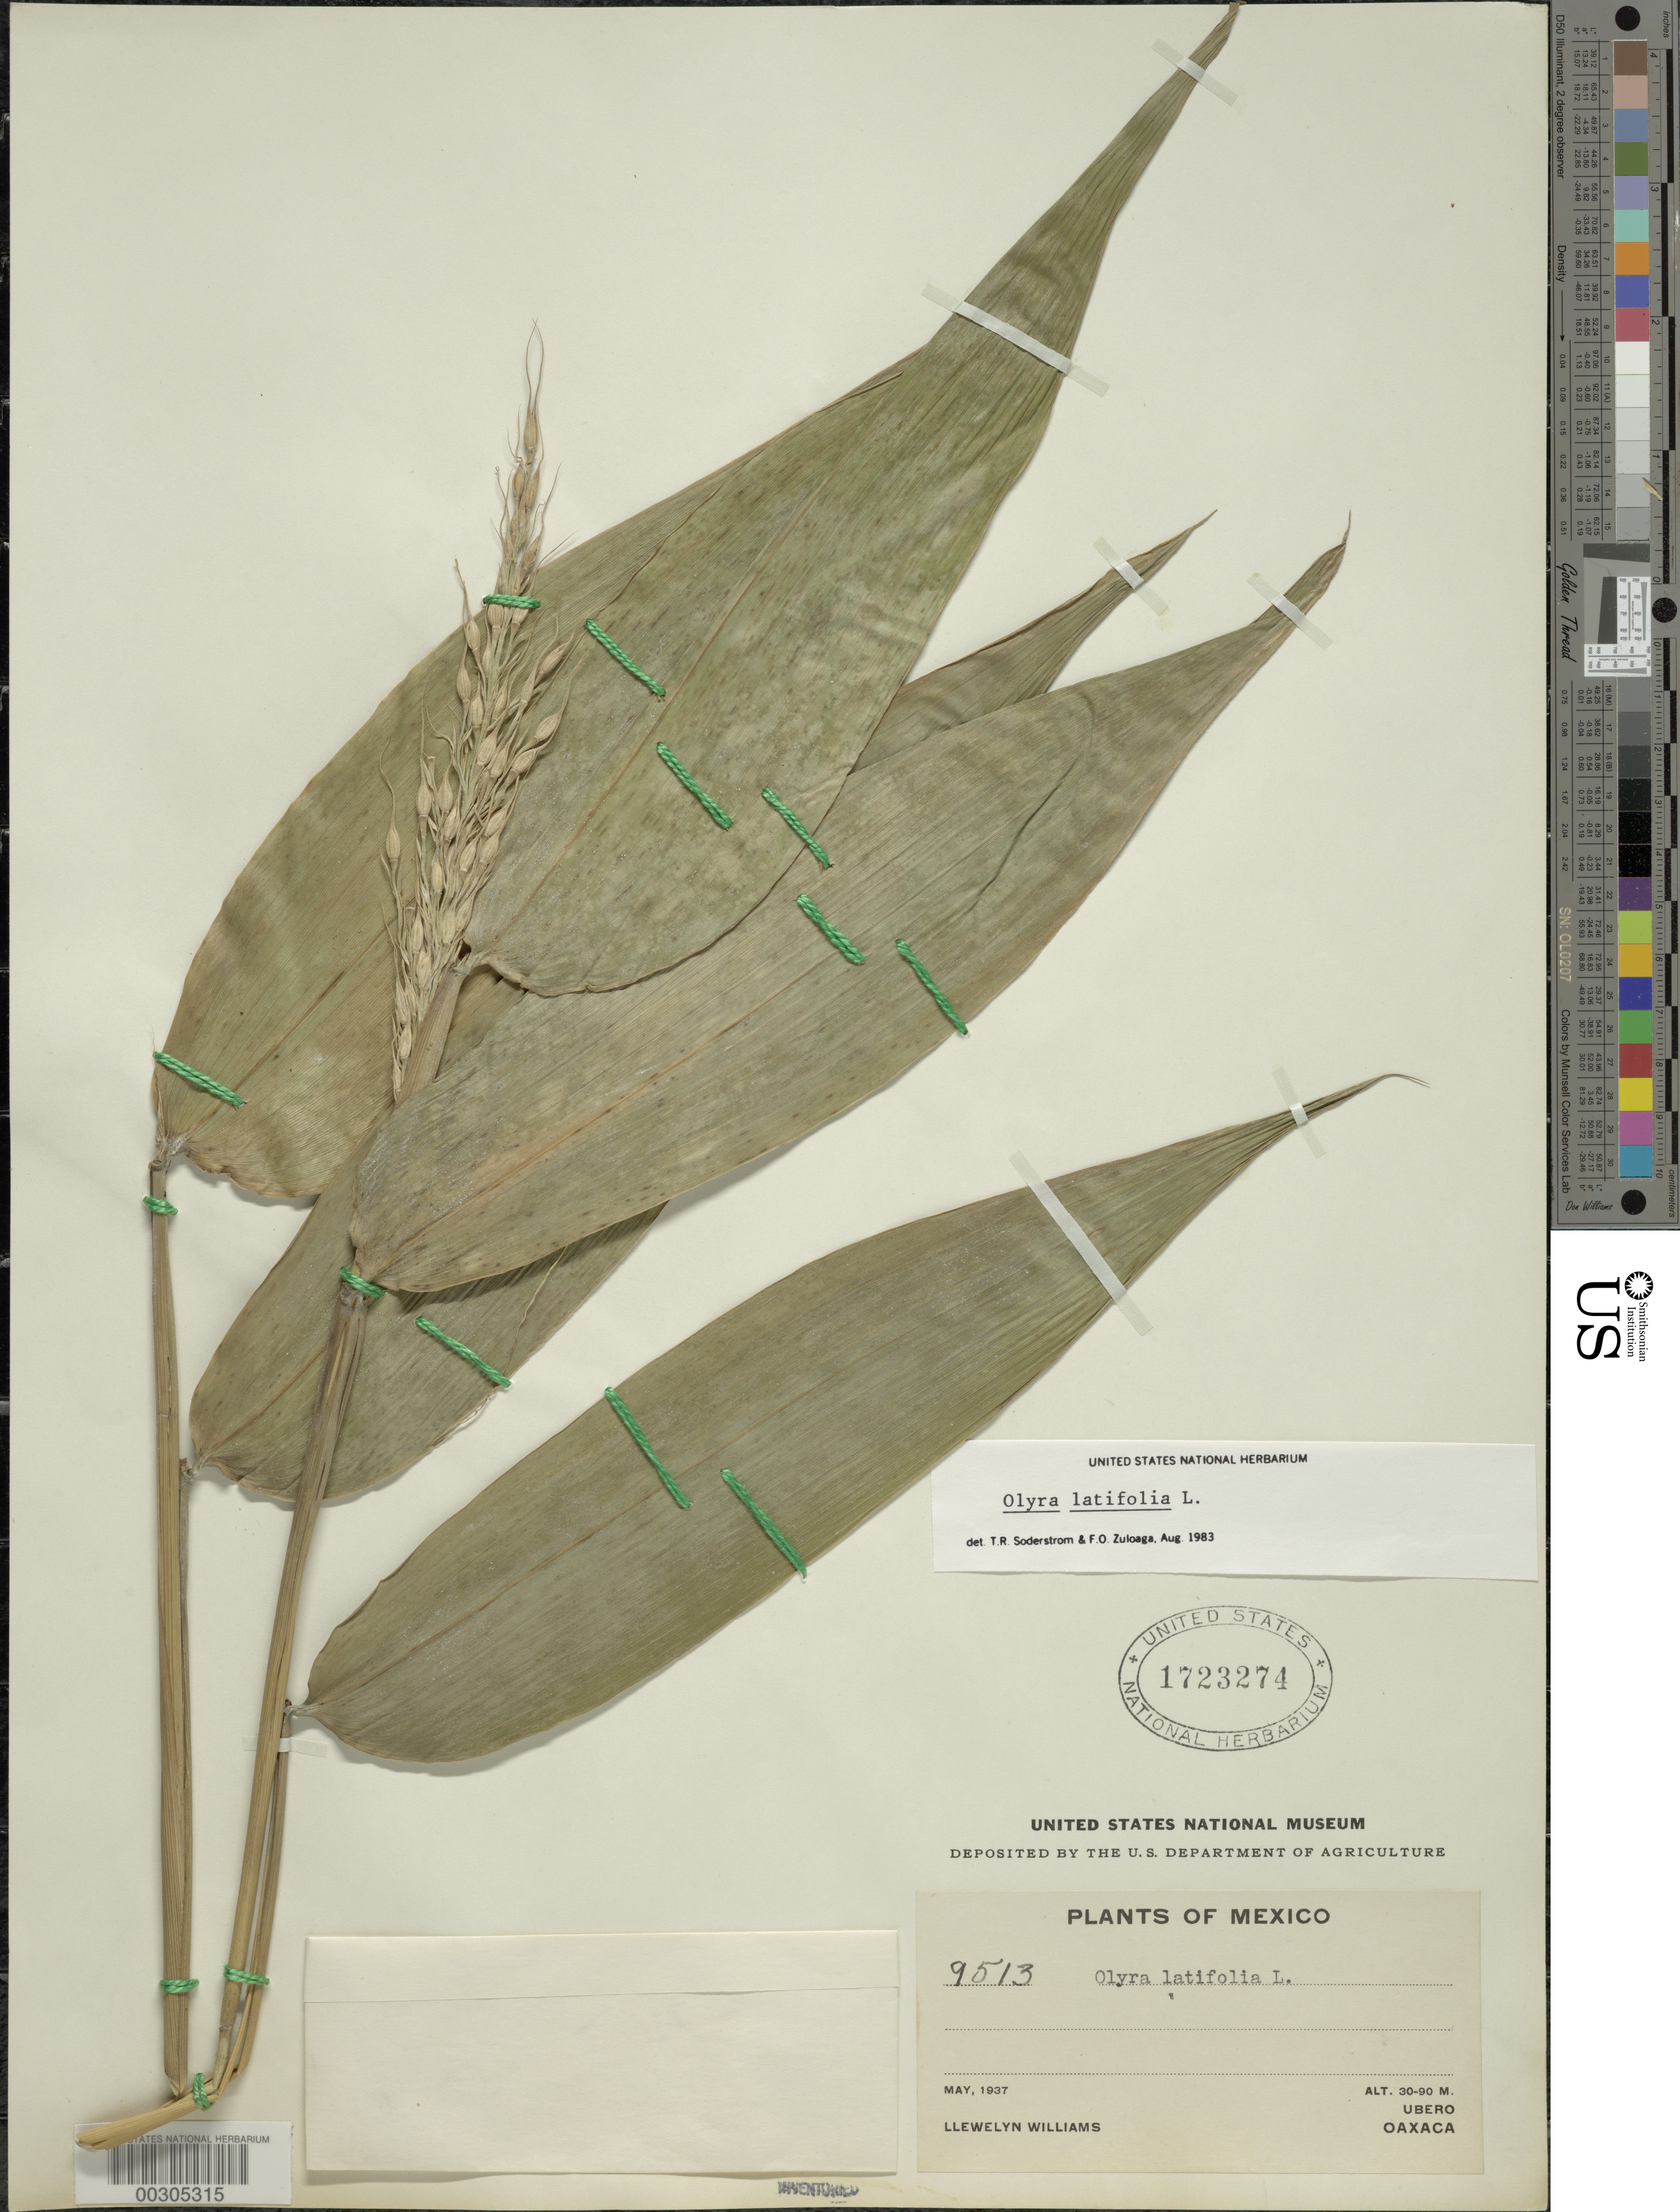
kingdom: Plantae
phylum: Tracheophyta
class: Liliopsida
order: Poales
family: Poaceae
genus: Olyra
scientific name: Olyra latifolia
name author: L.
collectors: Ll. Williams & A. H. Alston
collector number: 9513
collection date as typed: May 1937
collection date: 1937-05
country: Mexico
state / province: Oaxaca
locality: Ubero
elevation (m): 30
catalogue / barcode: US 1723274